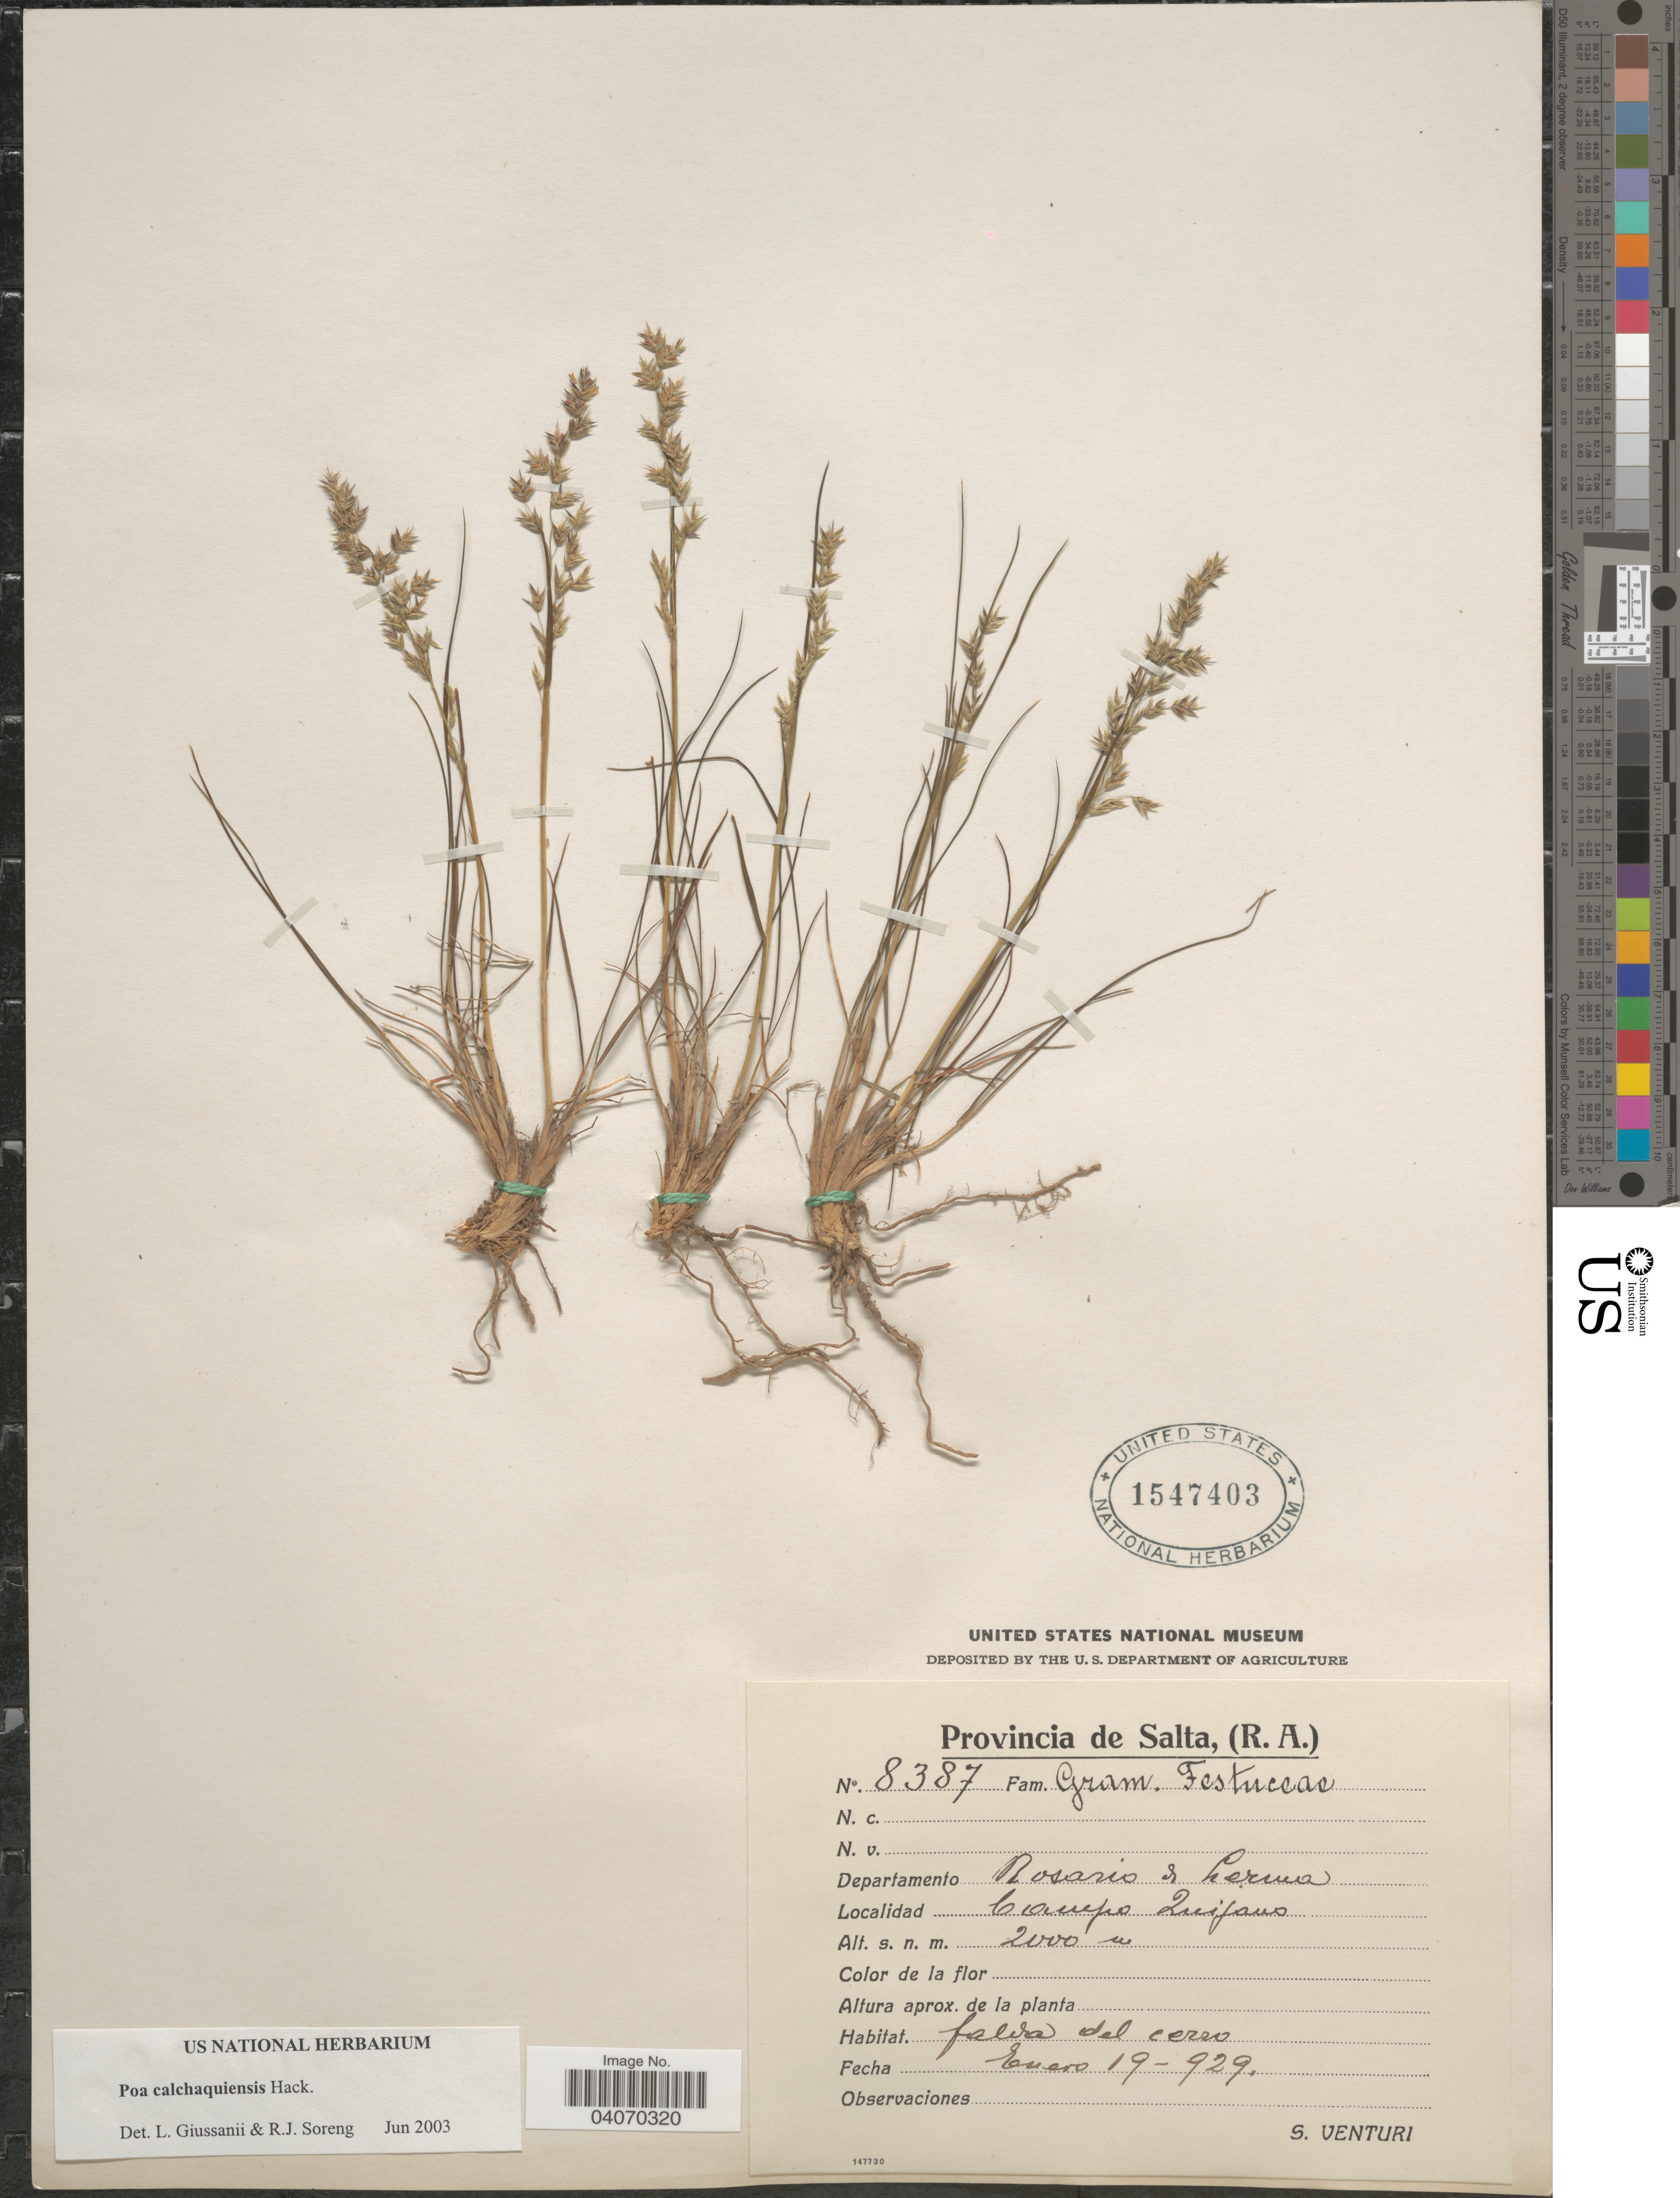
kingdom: Plantae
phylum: Tracheophyta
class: Liliopsida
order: Poales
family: Poaceae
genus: Poa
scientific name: Poa calchaquiensis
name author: Hack.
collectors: S. Venturi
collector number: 8387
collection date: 1929-01-19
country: Argentina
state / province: Salta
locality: Departamento Rosario & Lerma. Campo Quijano.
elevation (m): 2000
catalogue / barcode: US 1547403